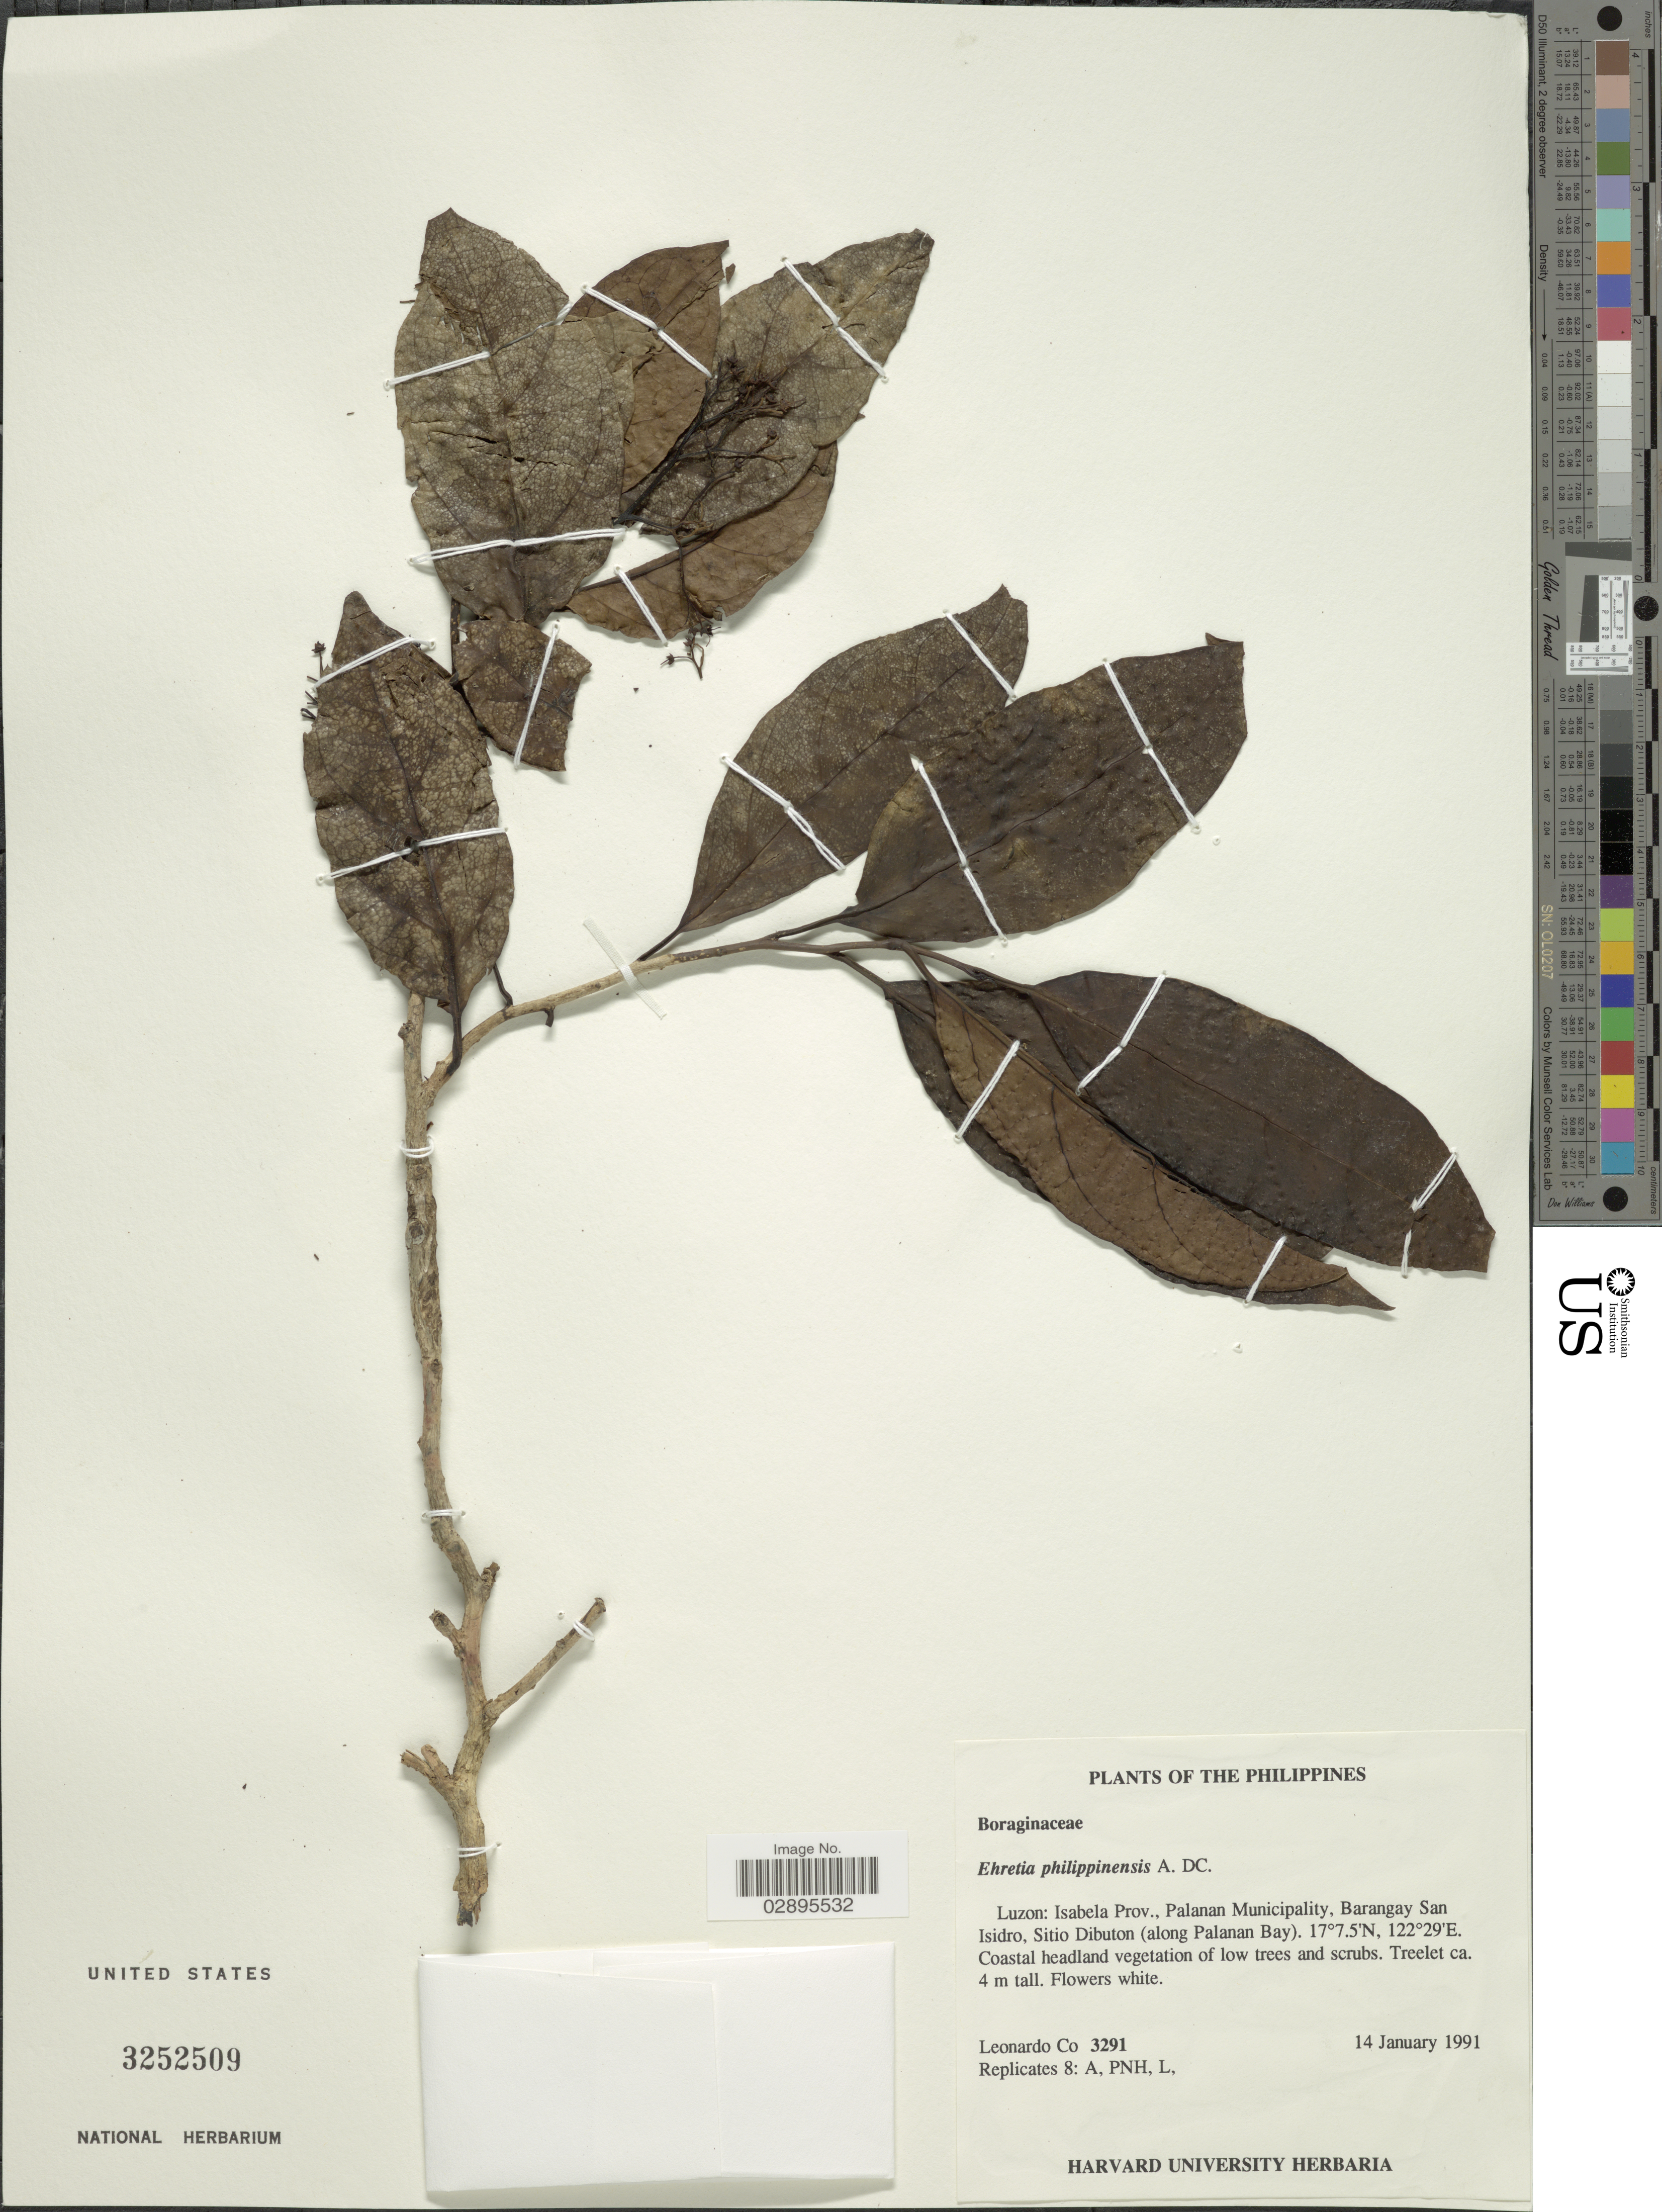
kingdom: Plantae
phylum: Tracheophyta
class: Magnoliopsida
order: Boraginales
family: Ehretiaceae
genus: Ehretia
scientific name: Ehretia philippinensis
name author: A. DC.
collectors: L. Co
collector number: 3291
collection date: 1991-01-14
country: Philippines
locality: Luzon: Isabela Prov., Palanan Municipality, Barangay San Isidro, Sitio Dibuton (along Palanan Bay).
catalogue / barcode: US 3252509